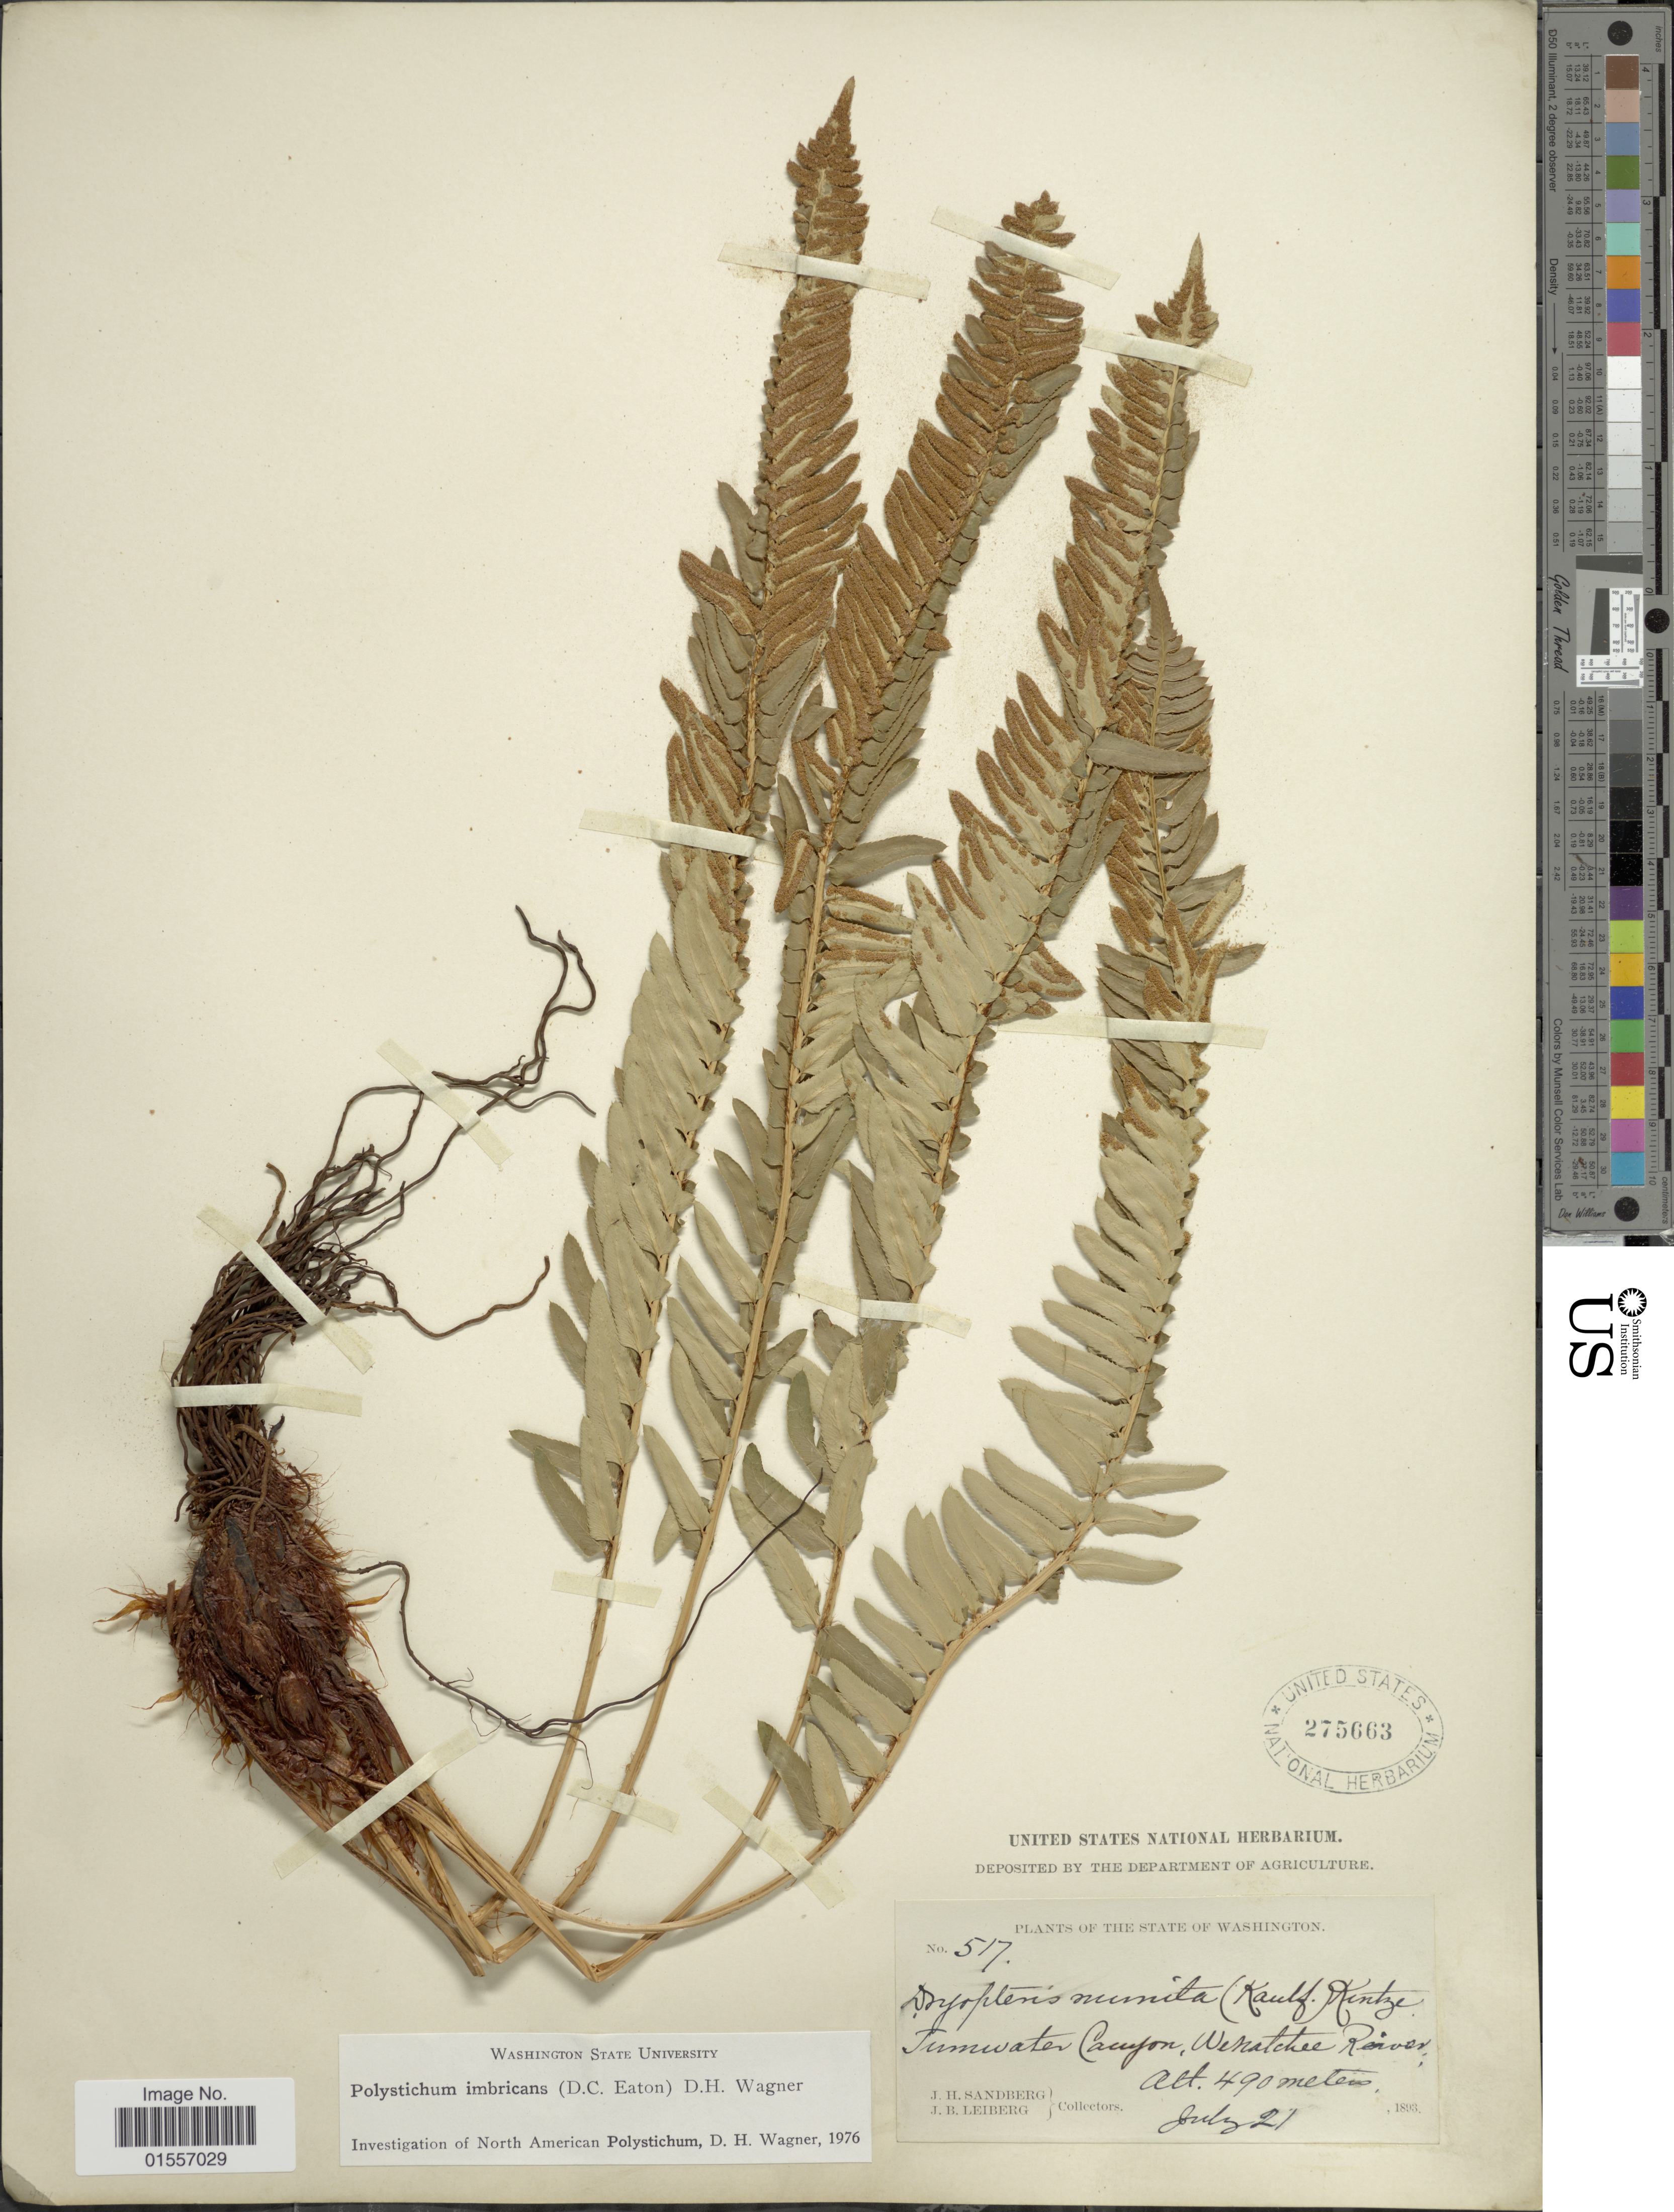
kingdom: Plantae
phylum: Tracheophyta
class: Polypodiopsida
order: Polypodiales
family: Dryopteridaceae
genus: Polystichum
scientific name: Polystichum imbricans subsp. imbricans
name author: (D.C. Eaton) D.H. Wagner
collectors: J. H. Sandberg & J. B. Leiberg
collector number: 517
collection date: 1893-07-21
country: United States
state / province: Washington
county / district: Chelan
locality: State of Washington, Tumwater Canyon, Wenatchee River.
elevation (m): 490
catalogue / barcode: US 275663